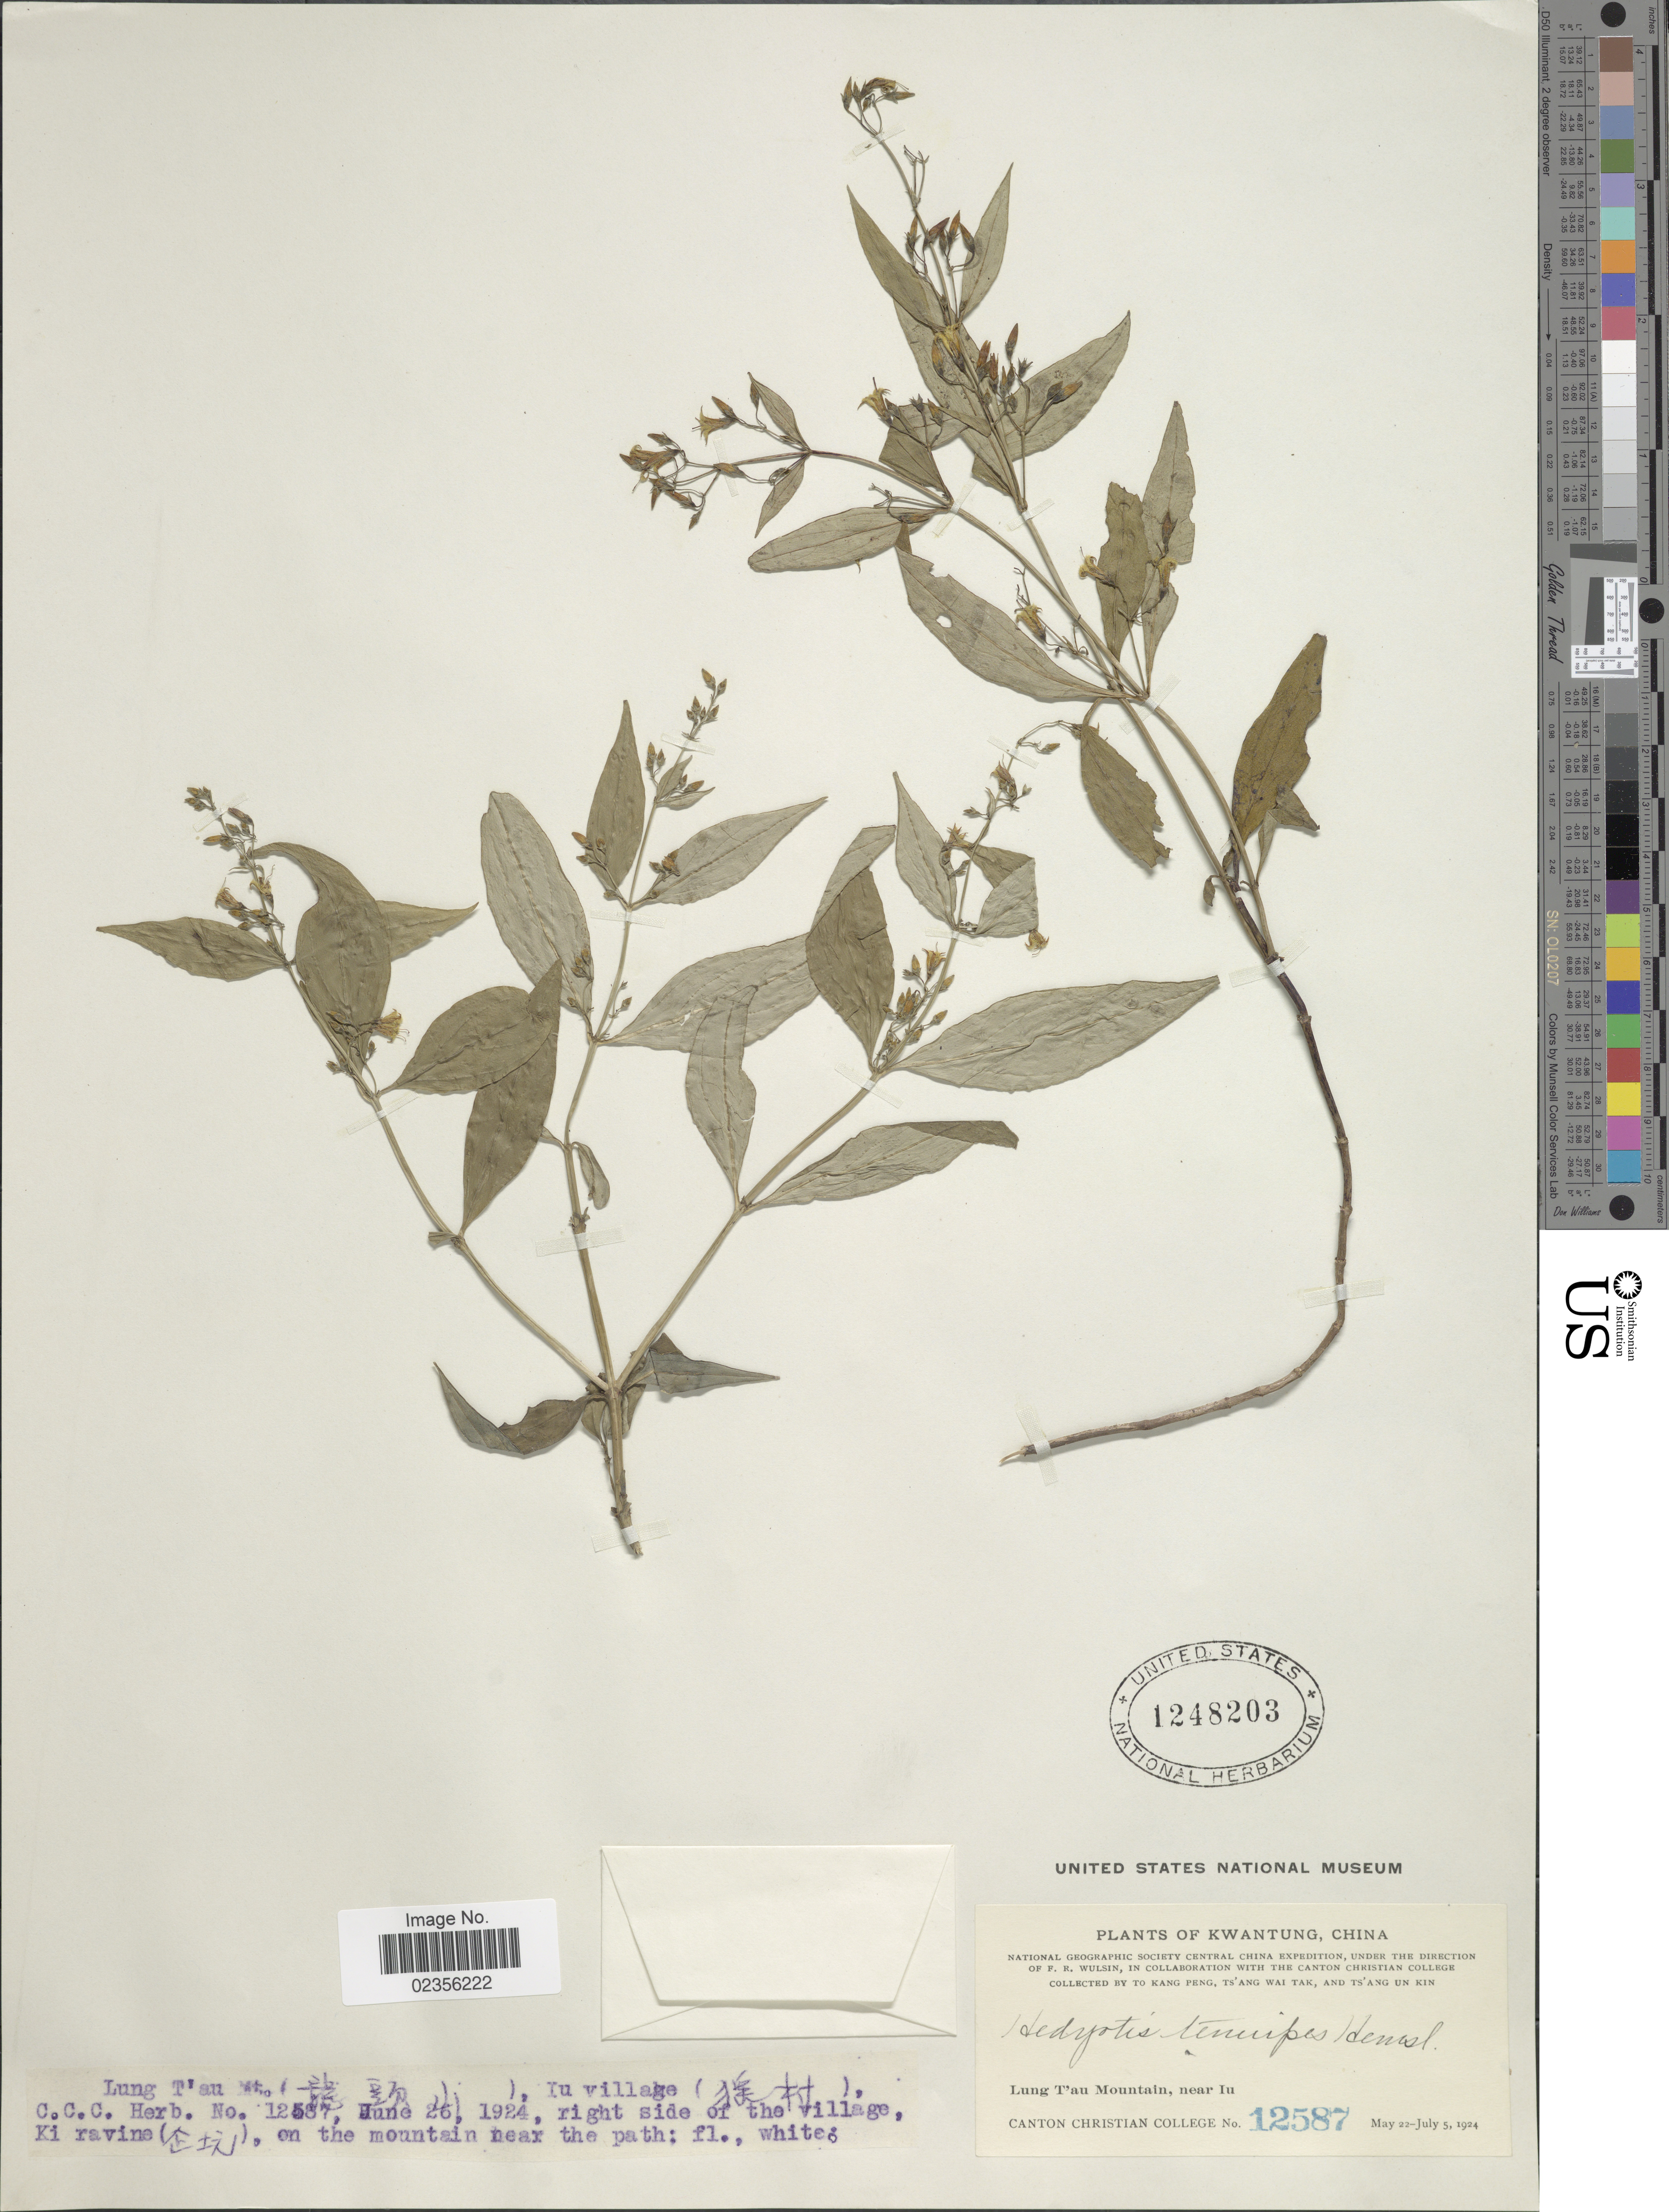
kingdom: Plantae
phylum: Tracheophyta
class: Magnoliopsida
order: Gentianales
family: Rubiaceae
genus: Hedyotis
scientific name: Hedyotis tenuipes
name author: Hemsl. ex F.B. Forbes & Hemsl.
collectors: K. Peng, W. T. Tsang & Ts' Ang Un Kin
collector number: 12587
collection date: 1924-06-26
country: China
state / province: Guangdong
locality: Kwangtung. Lung T'au Mountain. Iu village, right side of the village, Ki ravine, on the mountain next to the path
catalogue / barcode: US 1248203